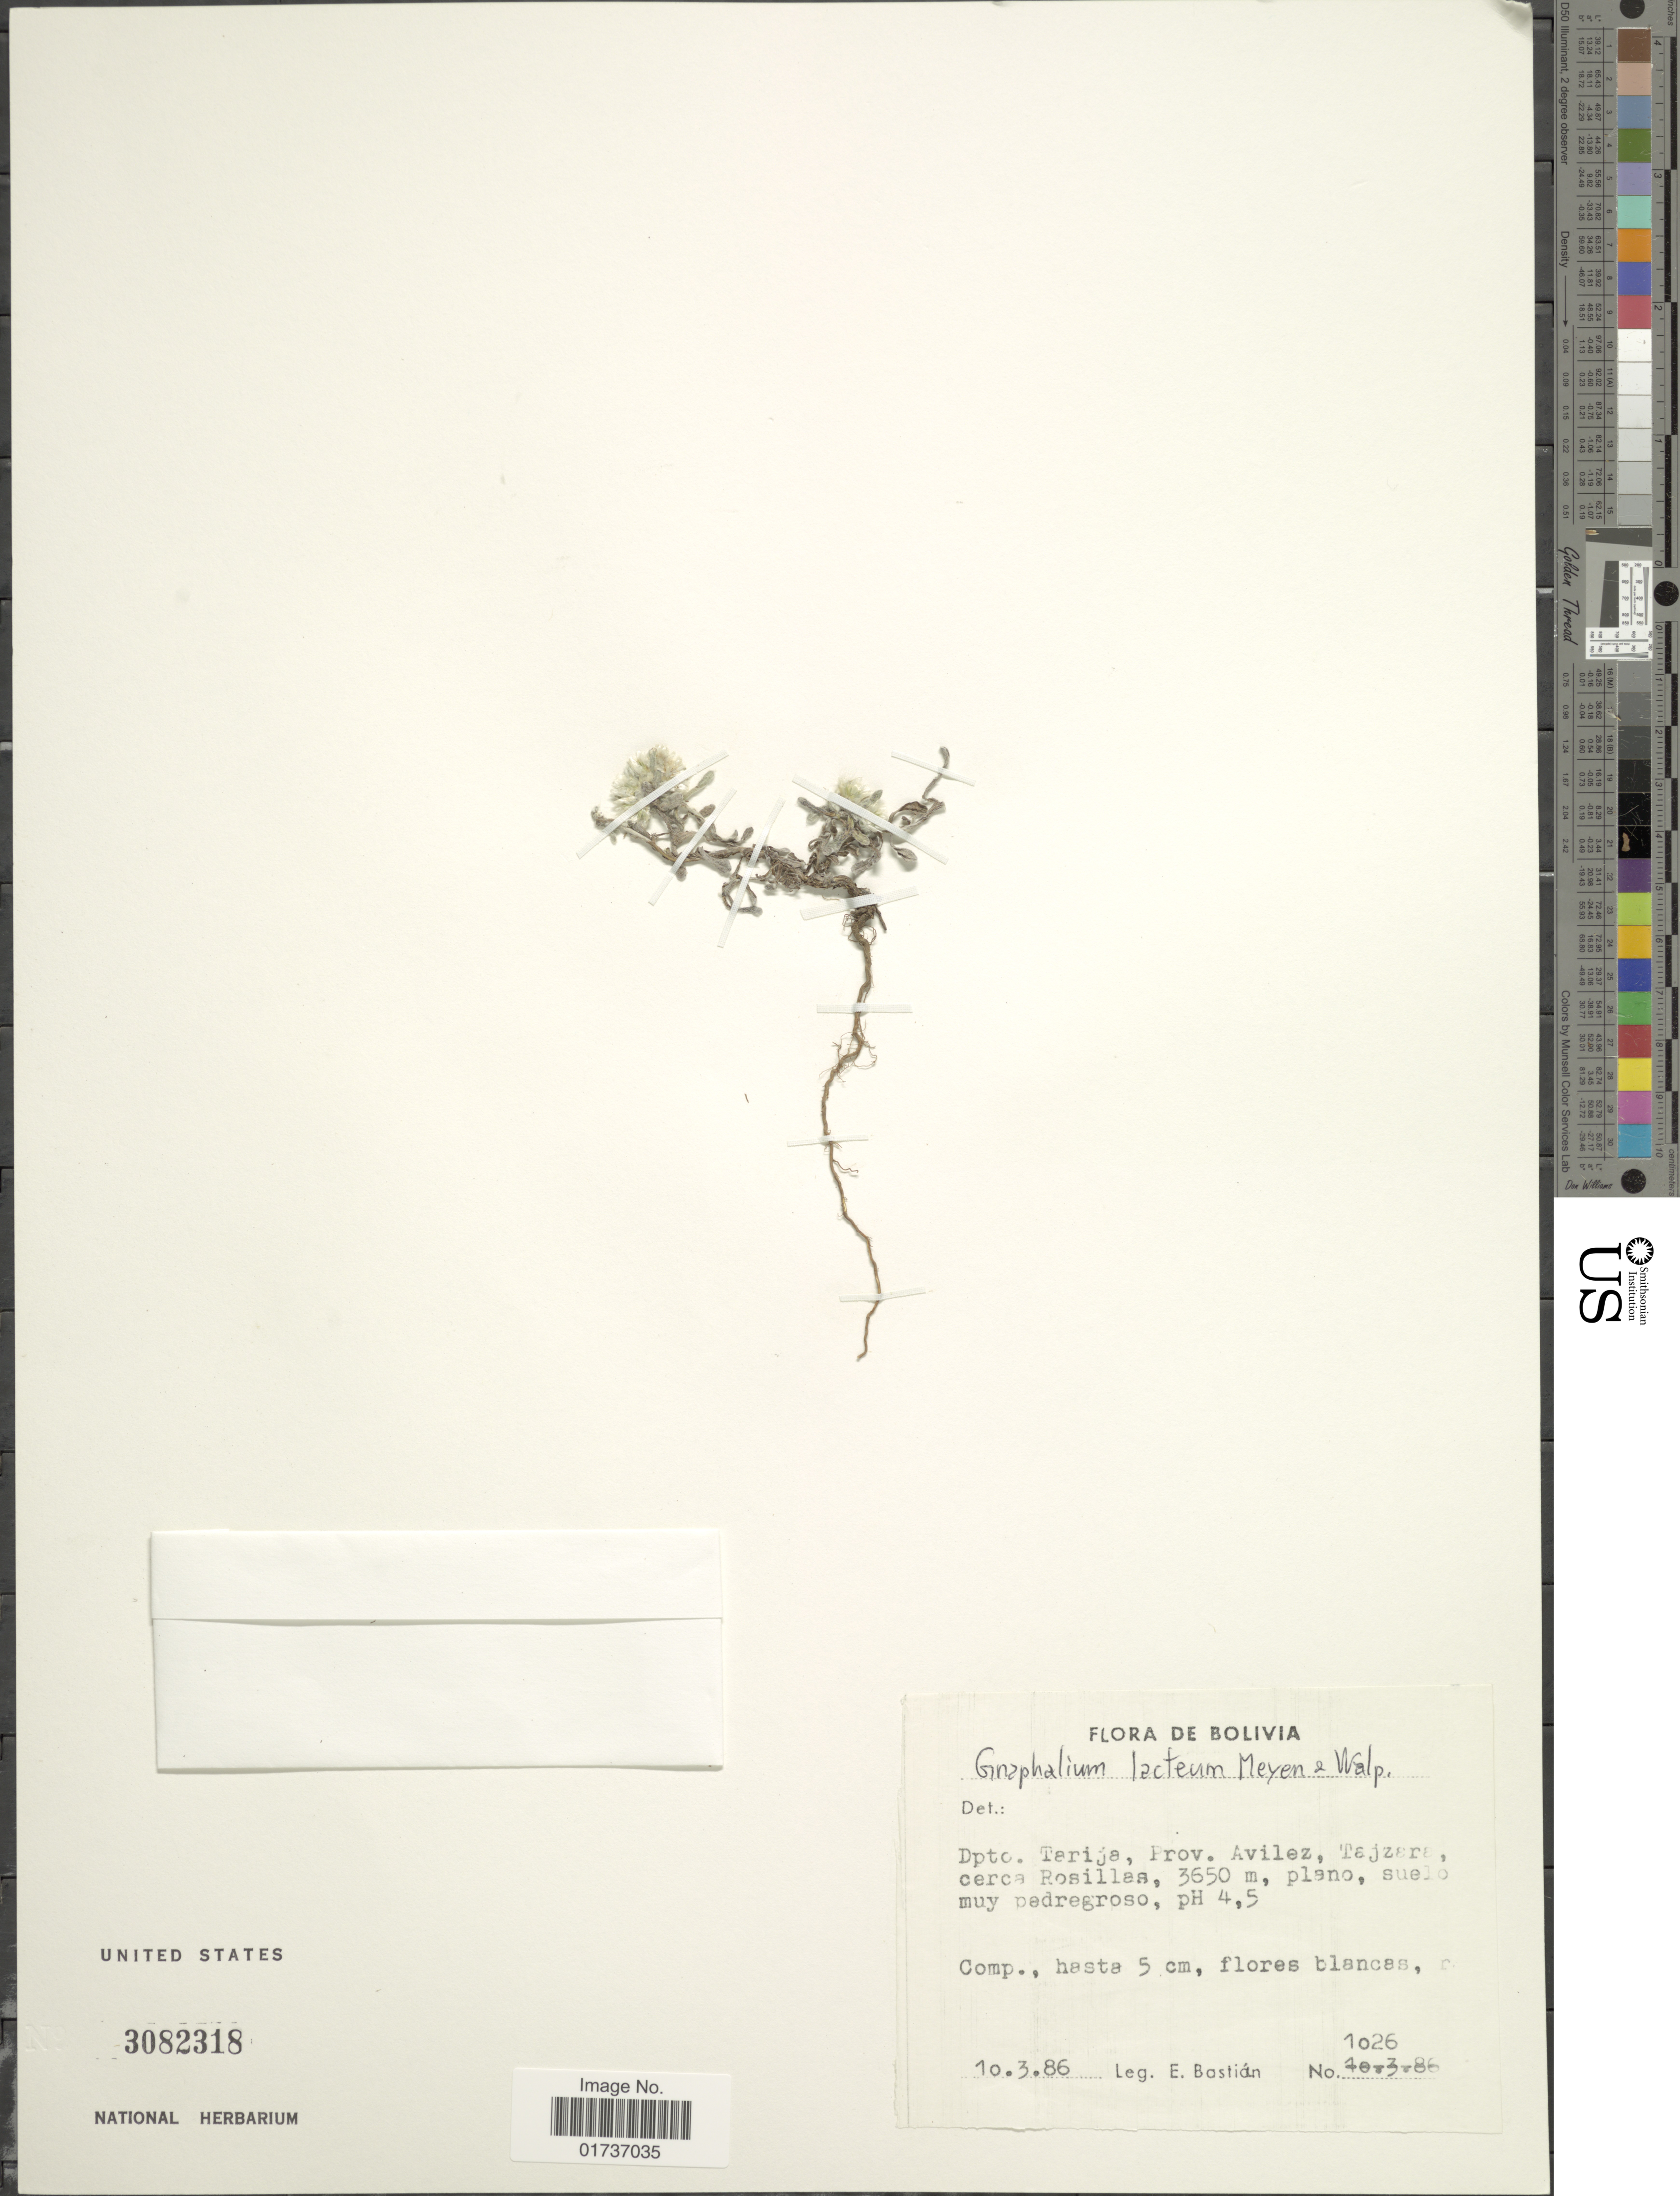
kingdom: Plantae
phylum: Tracheophyta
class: Magnoliopsida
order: Asterales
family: Asteraceae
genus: Gnaphalium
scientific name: Gnaphalium lacteum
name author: Meyen & Walp.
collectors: E. Bastian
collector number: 1026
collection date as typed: Transcribed d/m/y: 10/3/86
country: Bolivia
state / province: Tarija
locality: Dpto. Tarija, Prov. Aviles, Tajzara, cerca Rosillea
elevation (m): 3650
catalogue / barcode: US 3082318